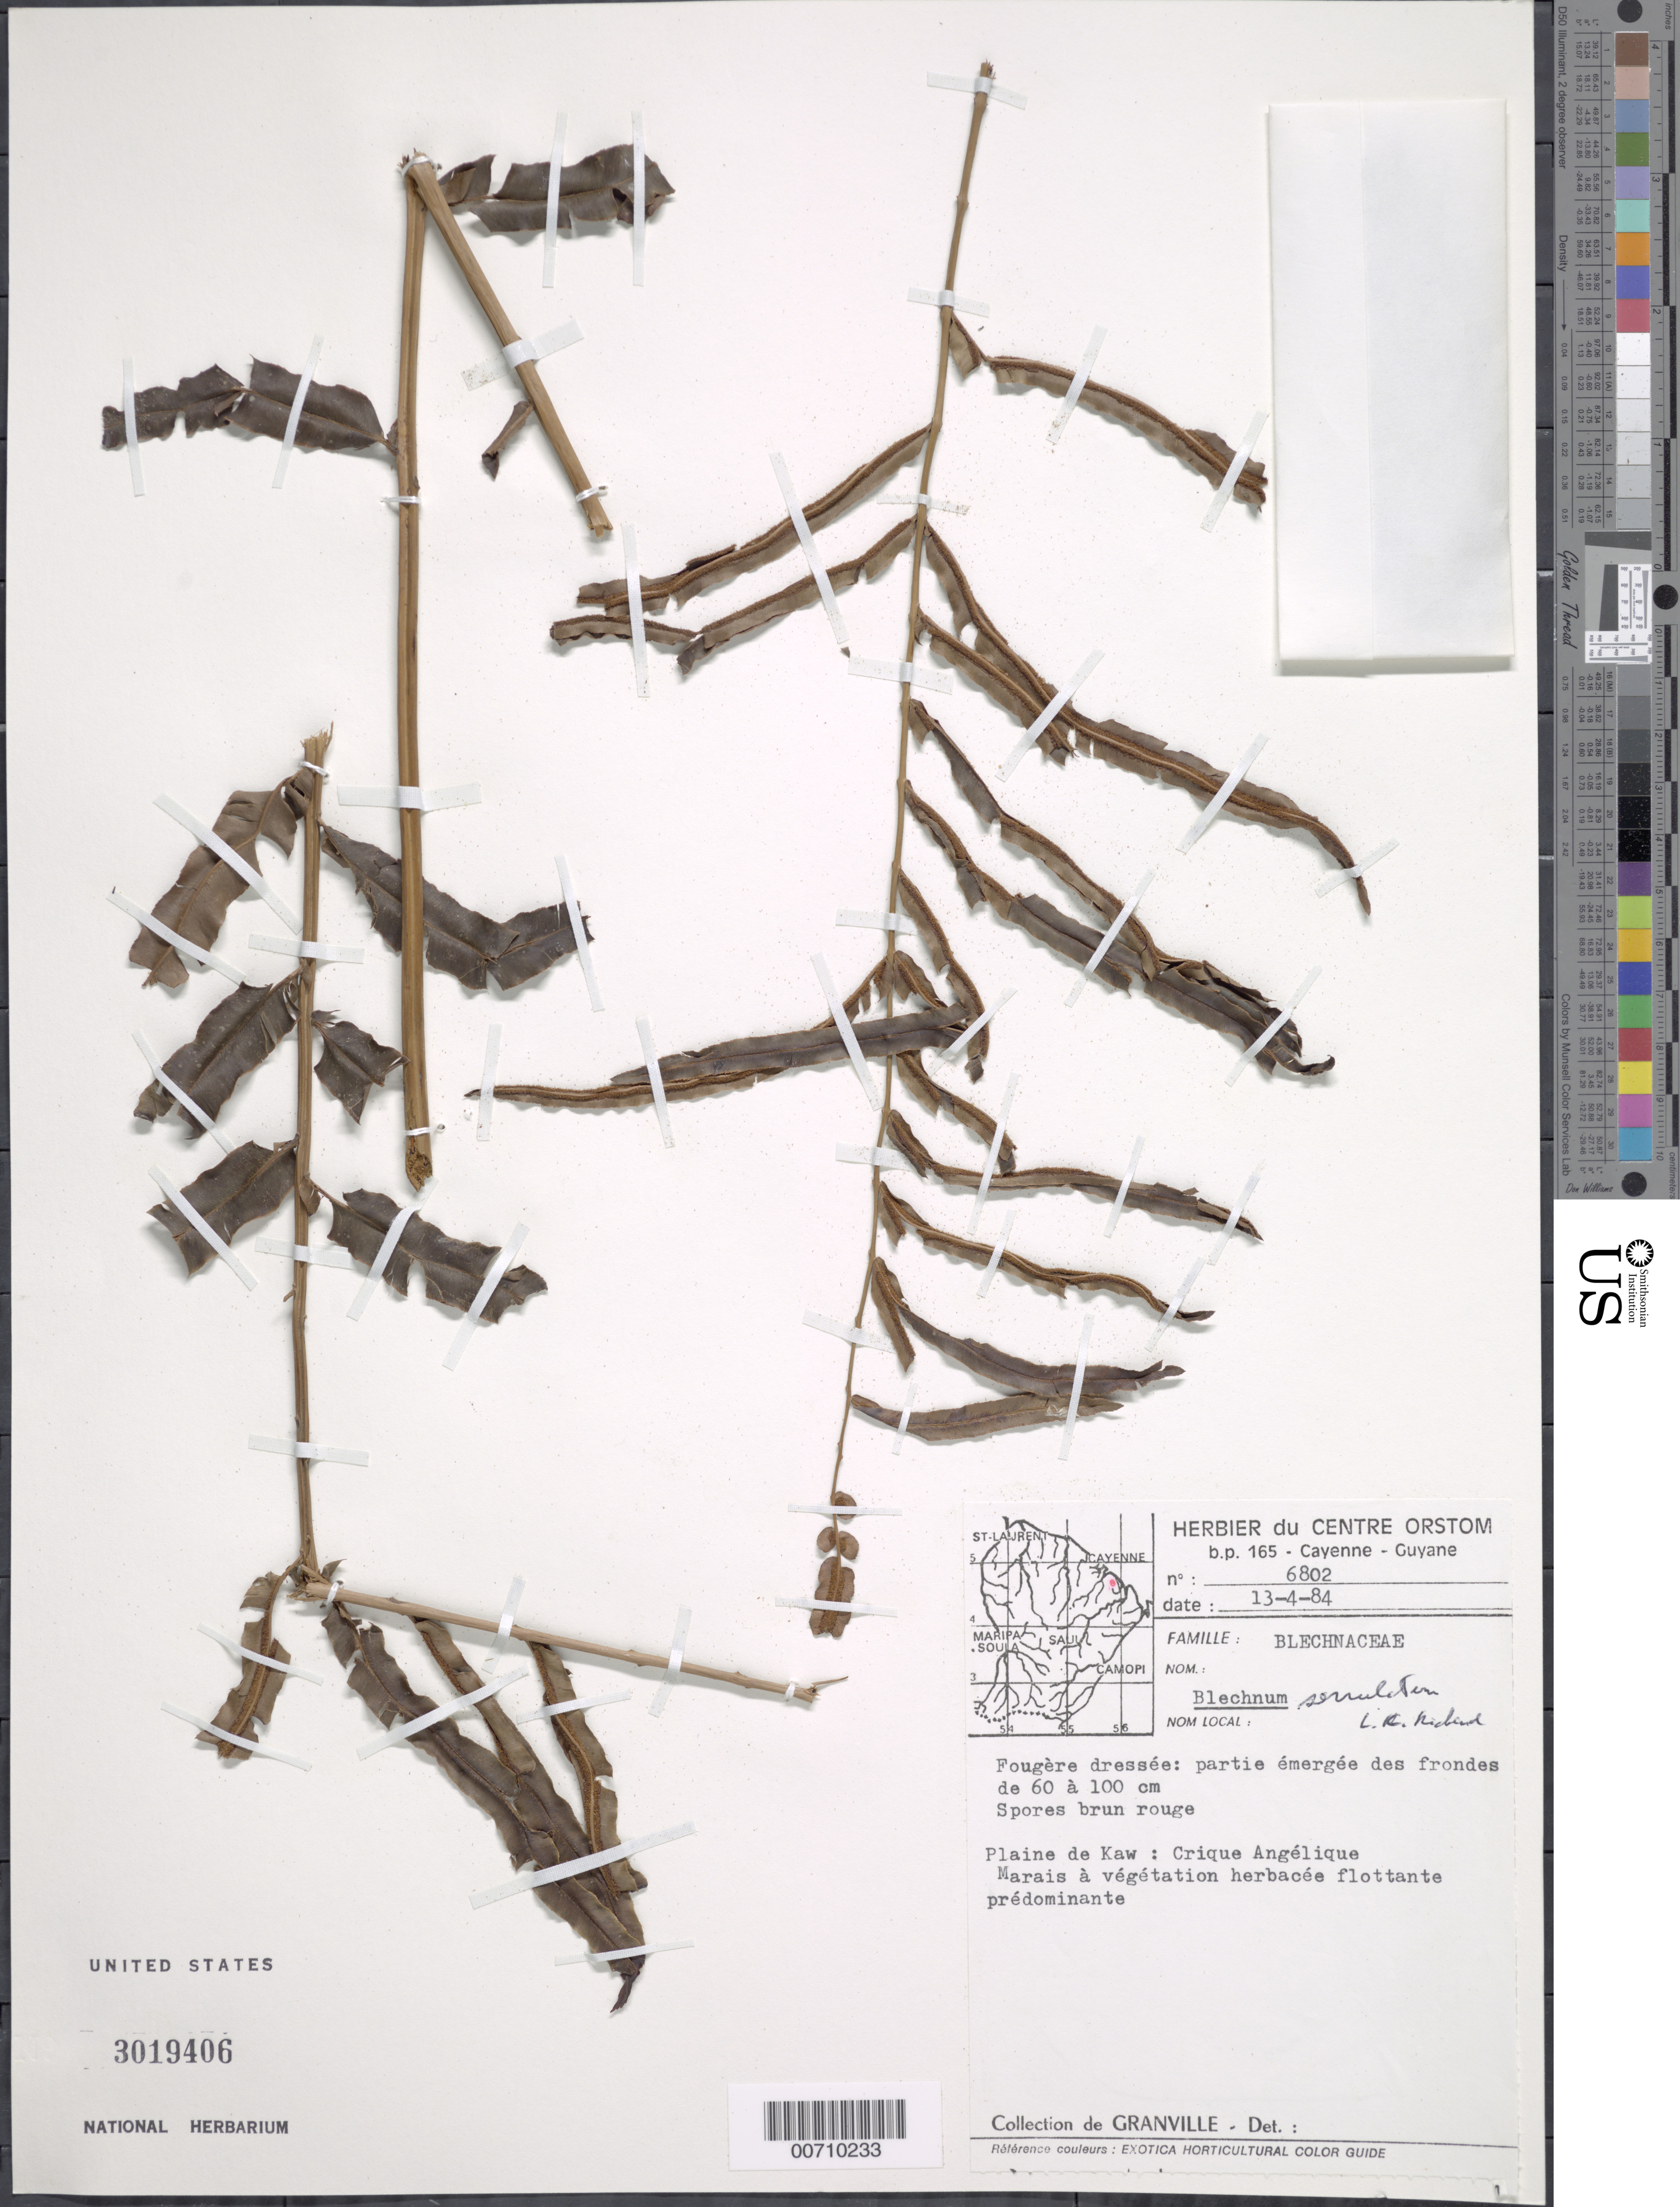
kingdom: Plantae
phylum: Tracheophyta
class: Polypodiopsida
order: Polypodiales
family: Blechnaceae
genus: Telmatoblechnum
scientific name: Telmatoblechnum serrulatum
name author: (Rich.) Perrie et al.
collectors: J.-J. de Granville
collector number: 6802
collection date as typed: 13-Apr-84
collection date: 1984-04-13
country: French Guiana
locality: Crique Angélique, plaine de Kaw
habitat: Marais à végétation herbacée flottante prédominante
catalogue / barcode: US 3019406